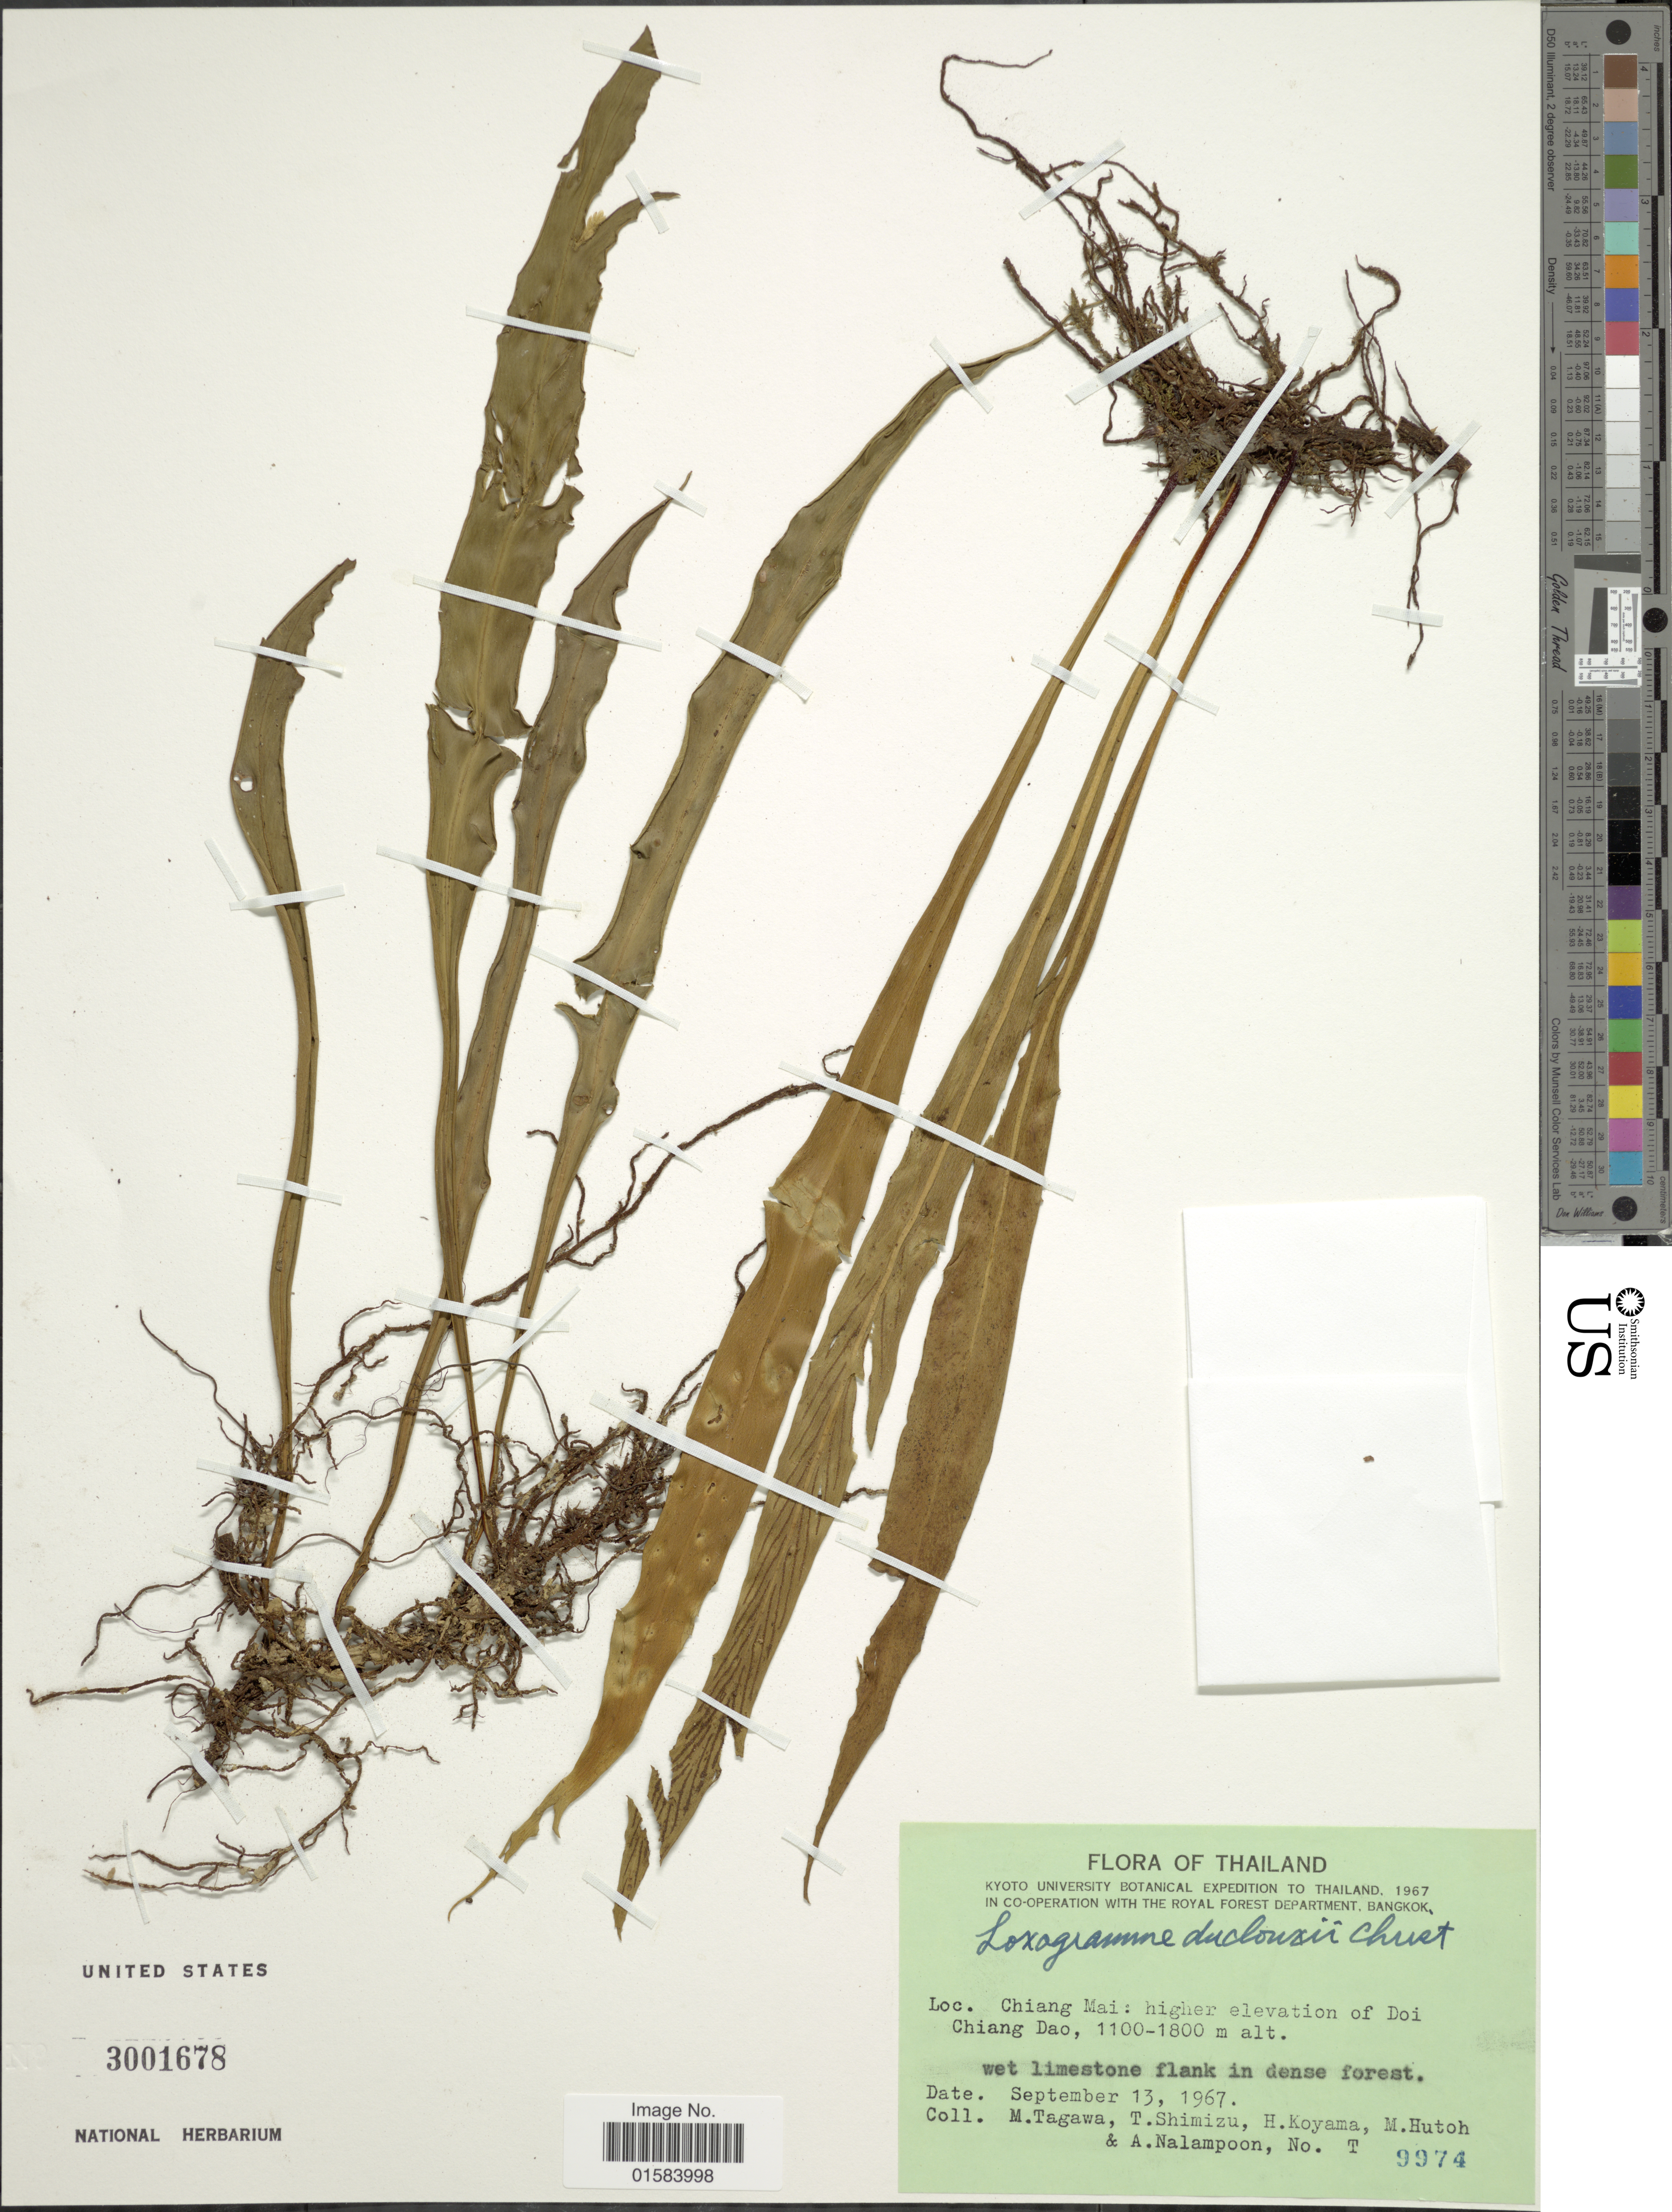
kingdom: Plantae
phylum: Tracheophyta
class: Polypodiopsida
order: Polypodiales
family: Polypodiaceae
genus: Loxogramme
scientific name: Loxogramme duclouxii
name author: Christ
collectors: M. Tagawa, T. Shimizu, H. Koyama, M. Hutoh & A. Nalampoon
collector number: T 9974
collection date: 1967-09-13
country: Thailand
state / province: Chiang Mai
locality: Higher elevation of Doi Chiang Dao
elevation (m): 1100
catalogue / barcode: US 3001678